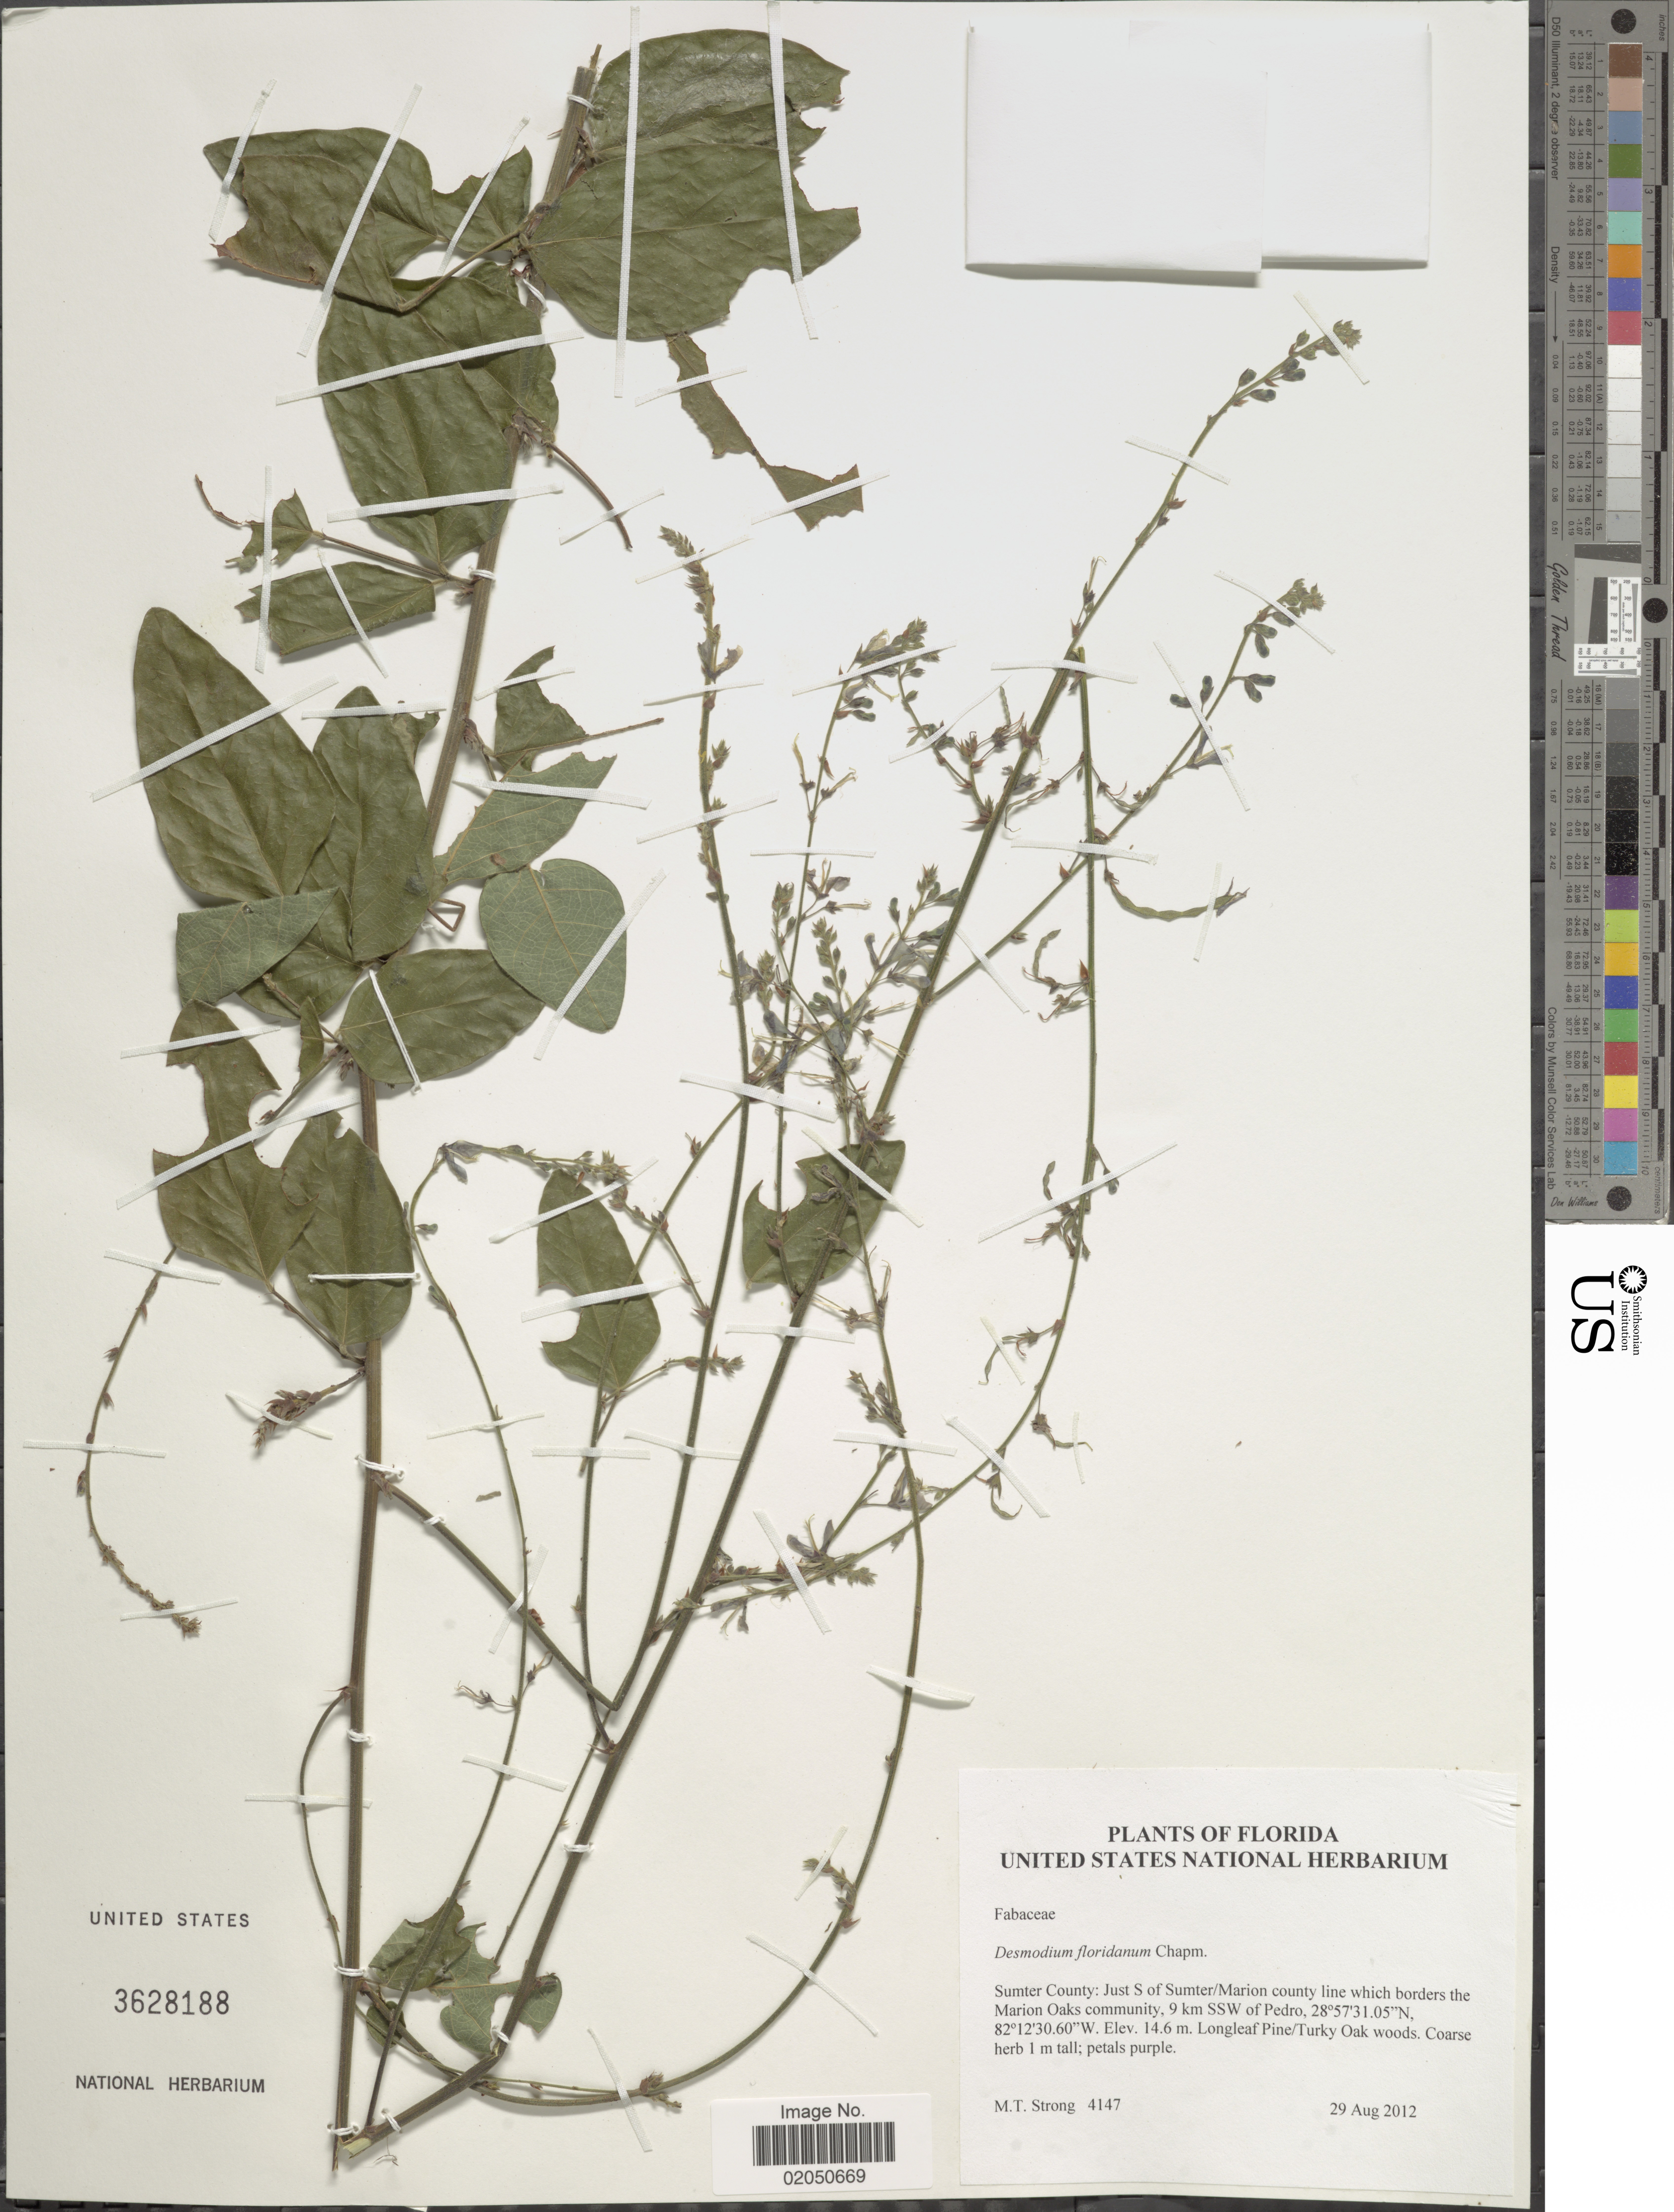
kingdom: Plantae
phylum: Tracheophyta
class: Magnoliopsida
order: Fabales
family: Fabaceae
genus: Desmodium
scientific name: Desmodium floridanum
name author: Chapm.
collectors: M. T. Strong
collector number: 4147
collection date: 2012-08-29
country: United States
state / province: Florida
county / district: Sumter County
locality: Just S of Sumter/Marion County line which borders the Marion Oaks community, 9 km SSW of Pedro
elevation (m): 146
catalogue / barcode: US 3628188